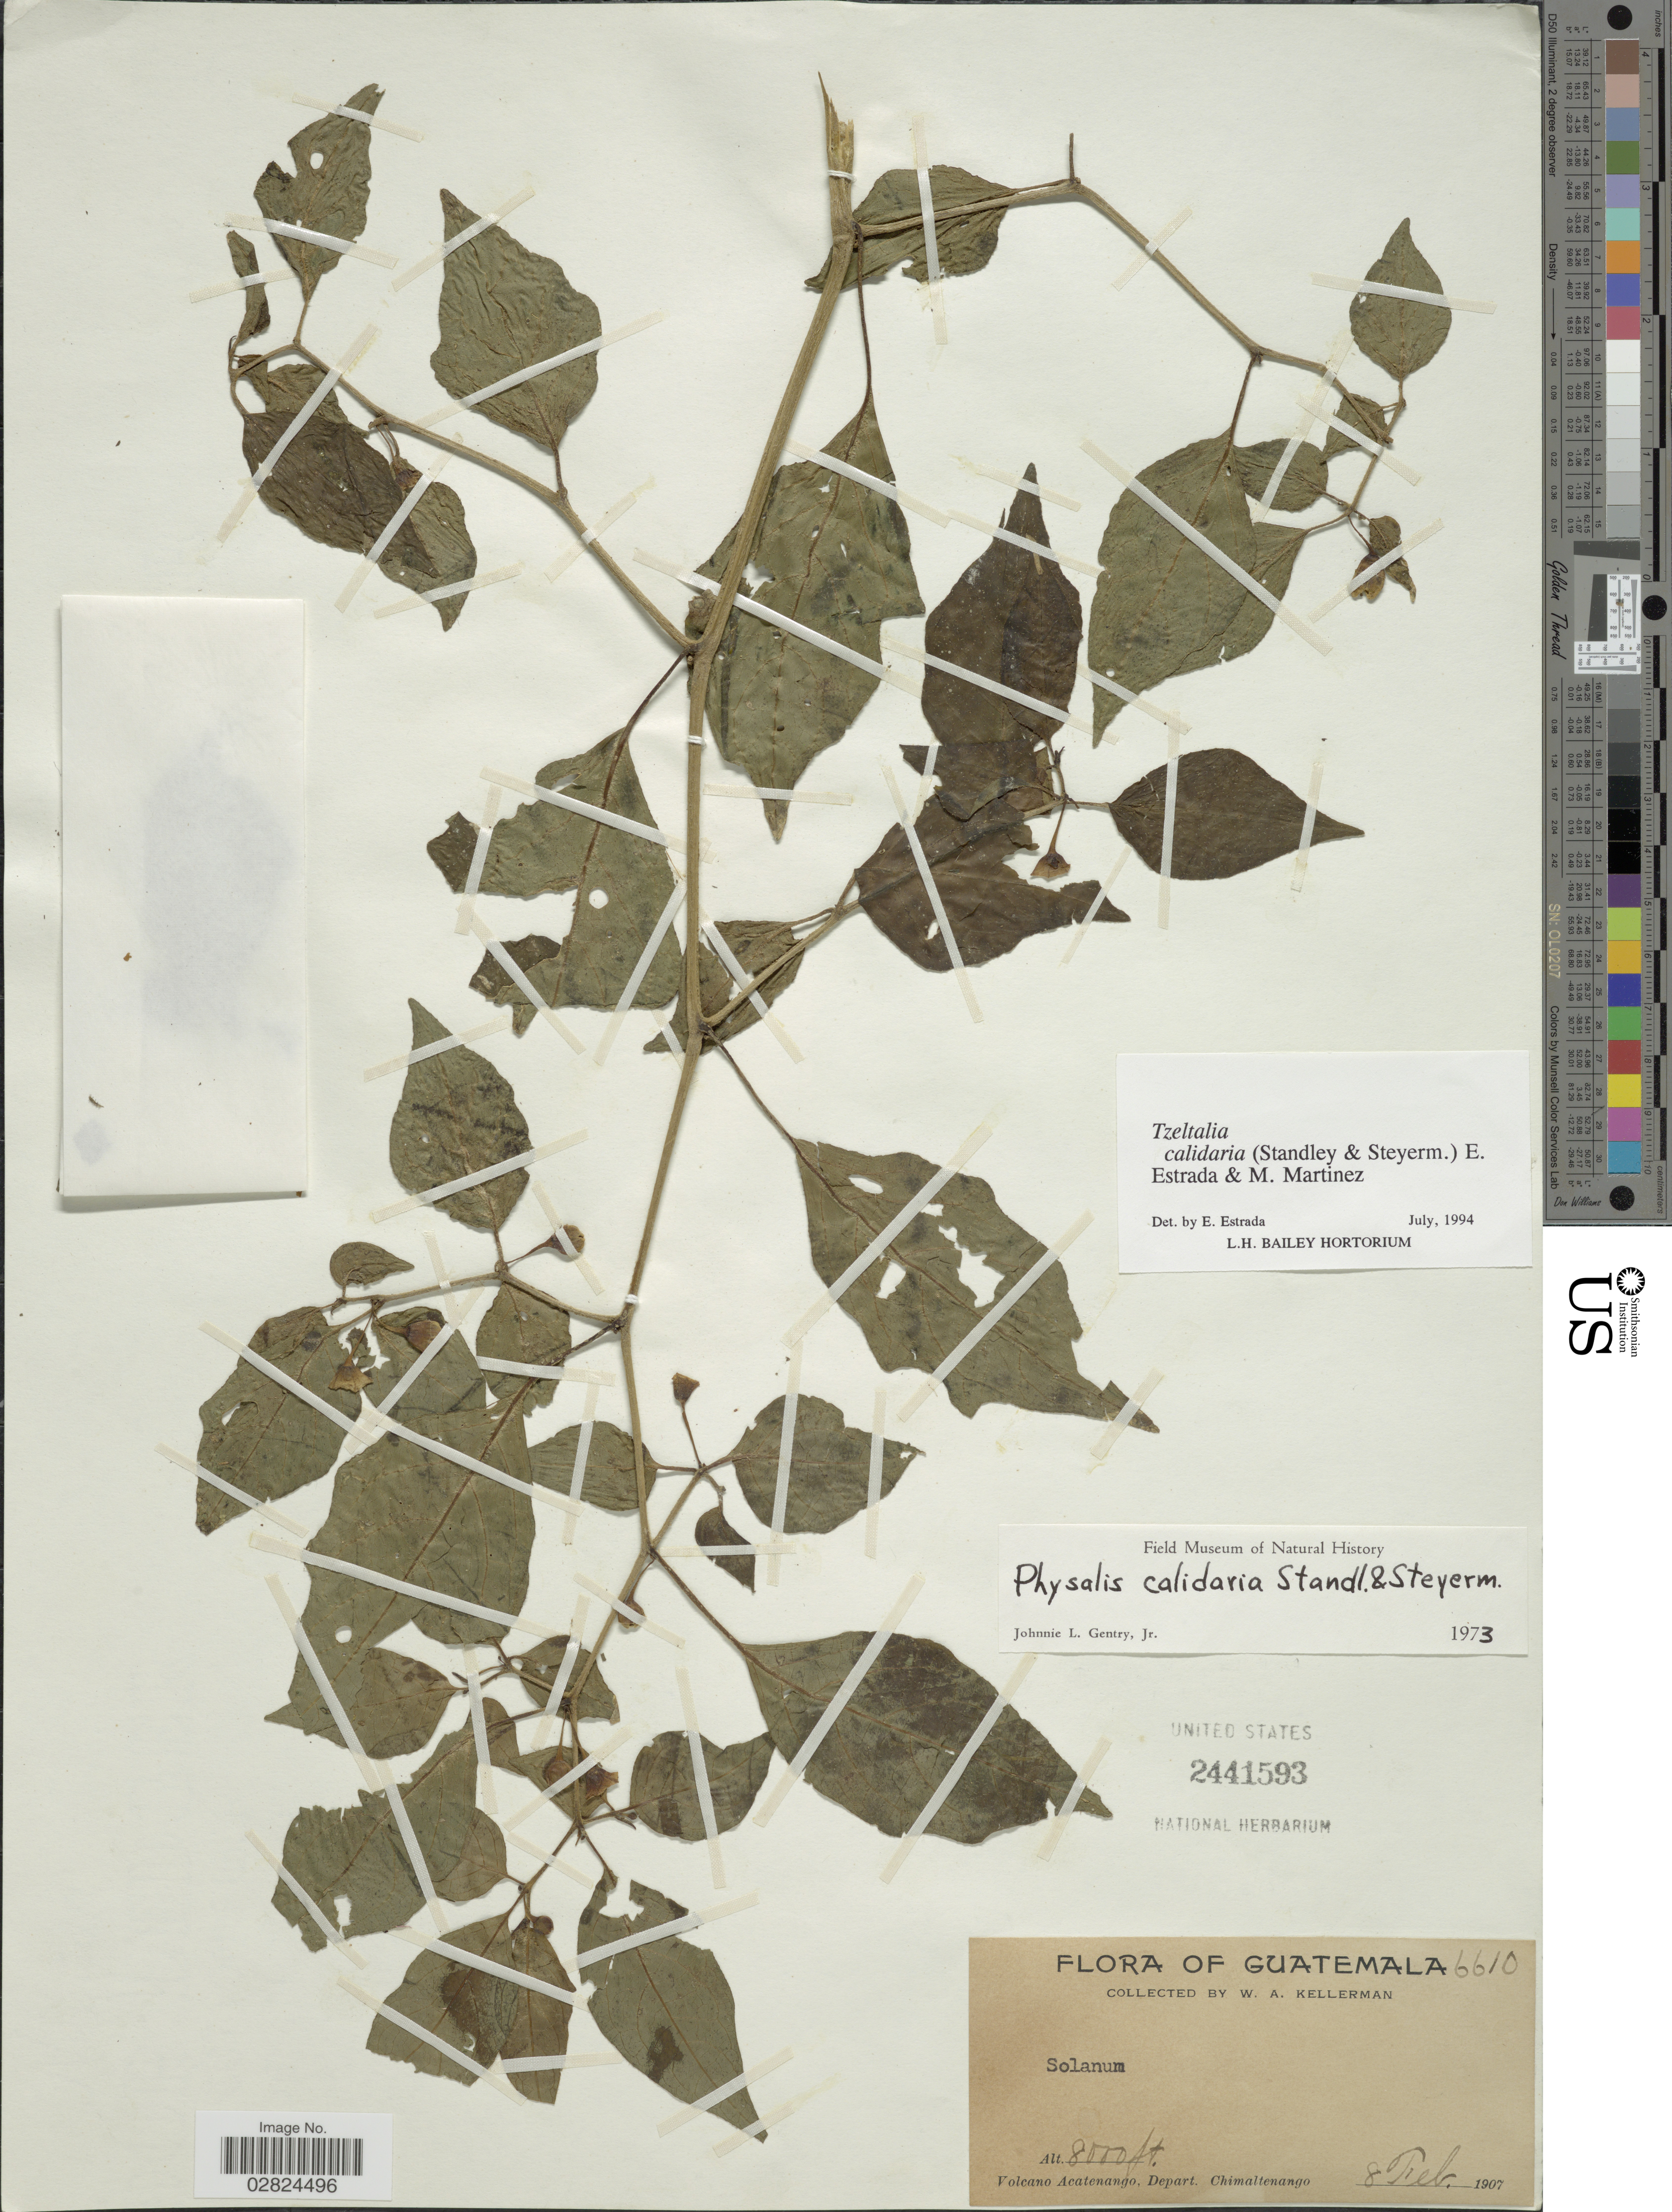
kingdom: Plantae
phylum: Tracheophyta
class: Magnoliopsida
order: Solanales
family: Solanaceae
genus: Physalis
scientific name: Physalis calidaria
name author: Standl. & Steyerm.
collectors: W. Kellerman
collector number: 6610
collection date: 1907-02-08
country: Guatemala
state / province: Chimaltenango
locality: Volcano Acatenango, Depart. Chimaltenango.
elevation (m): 2438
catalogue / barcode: US 2441593